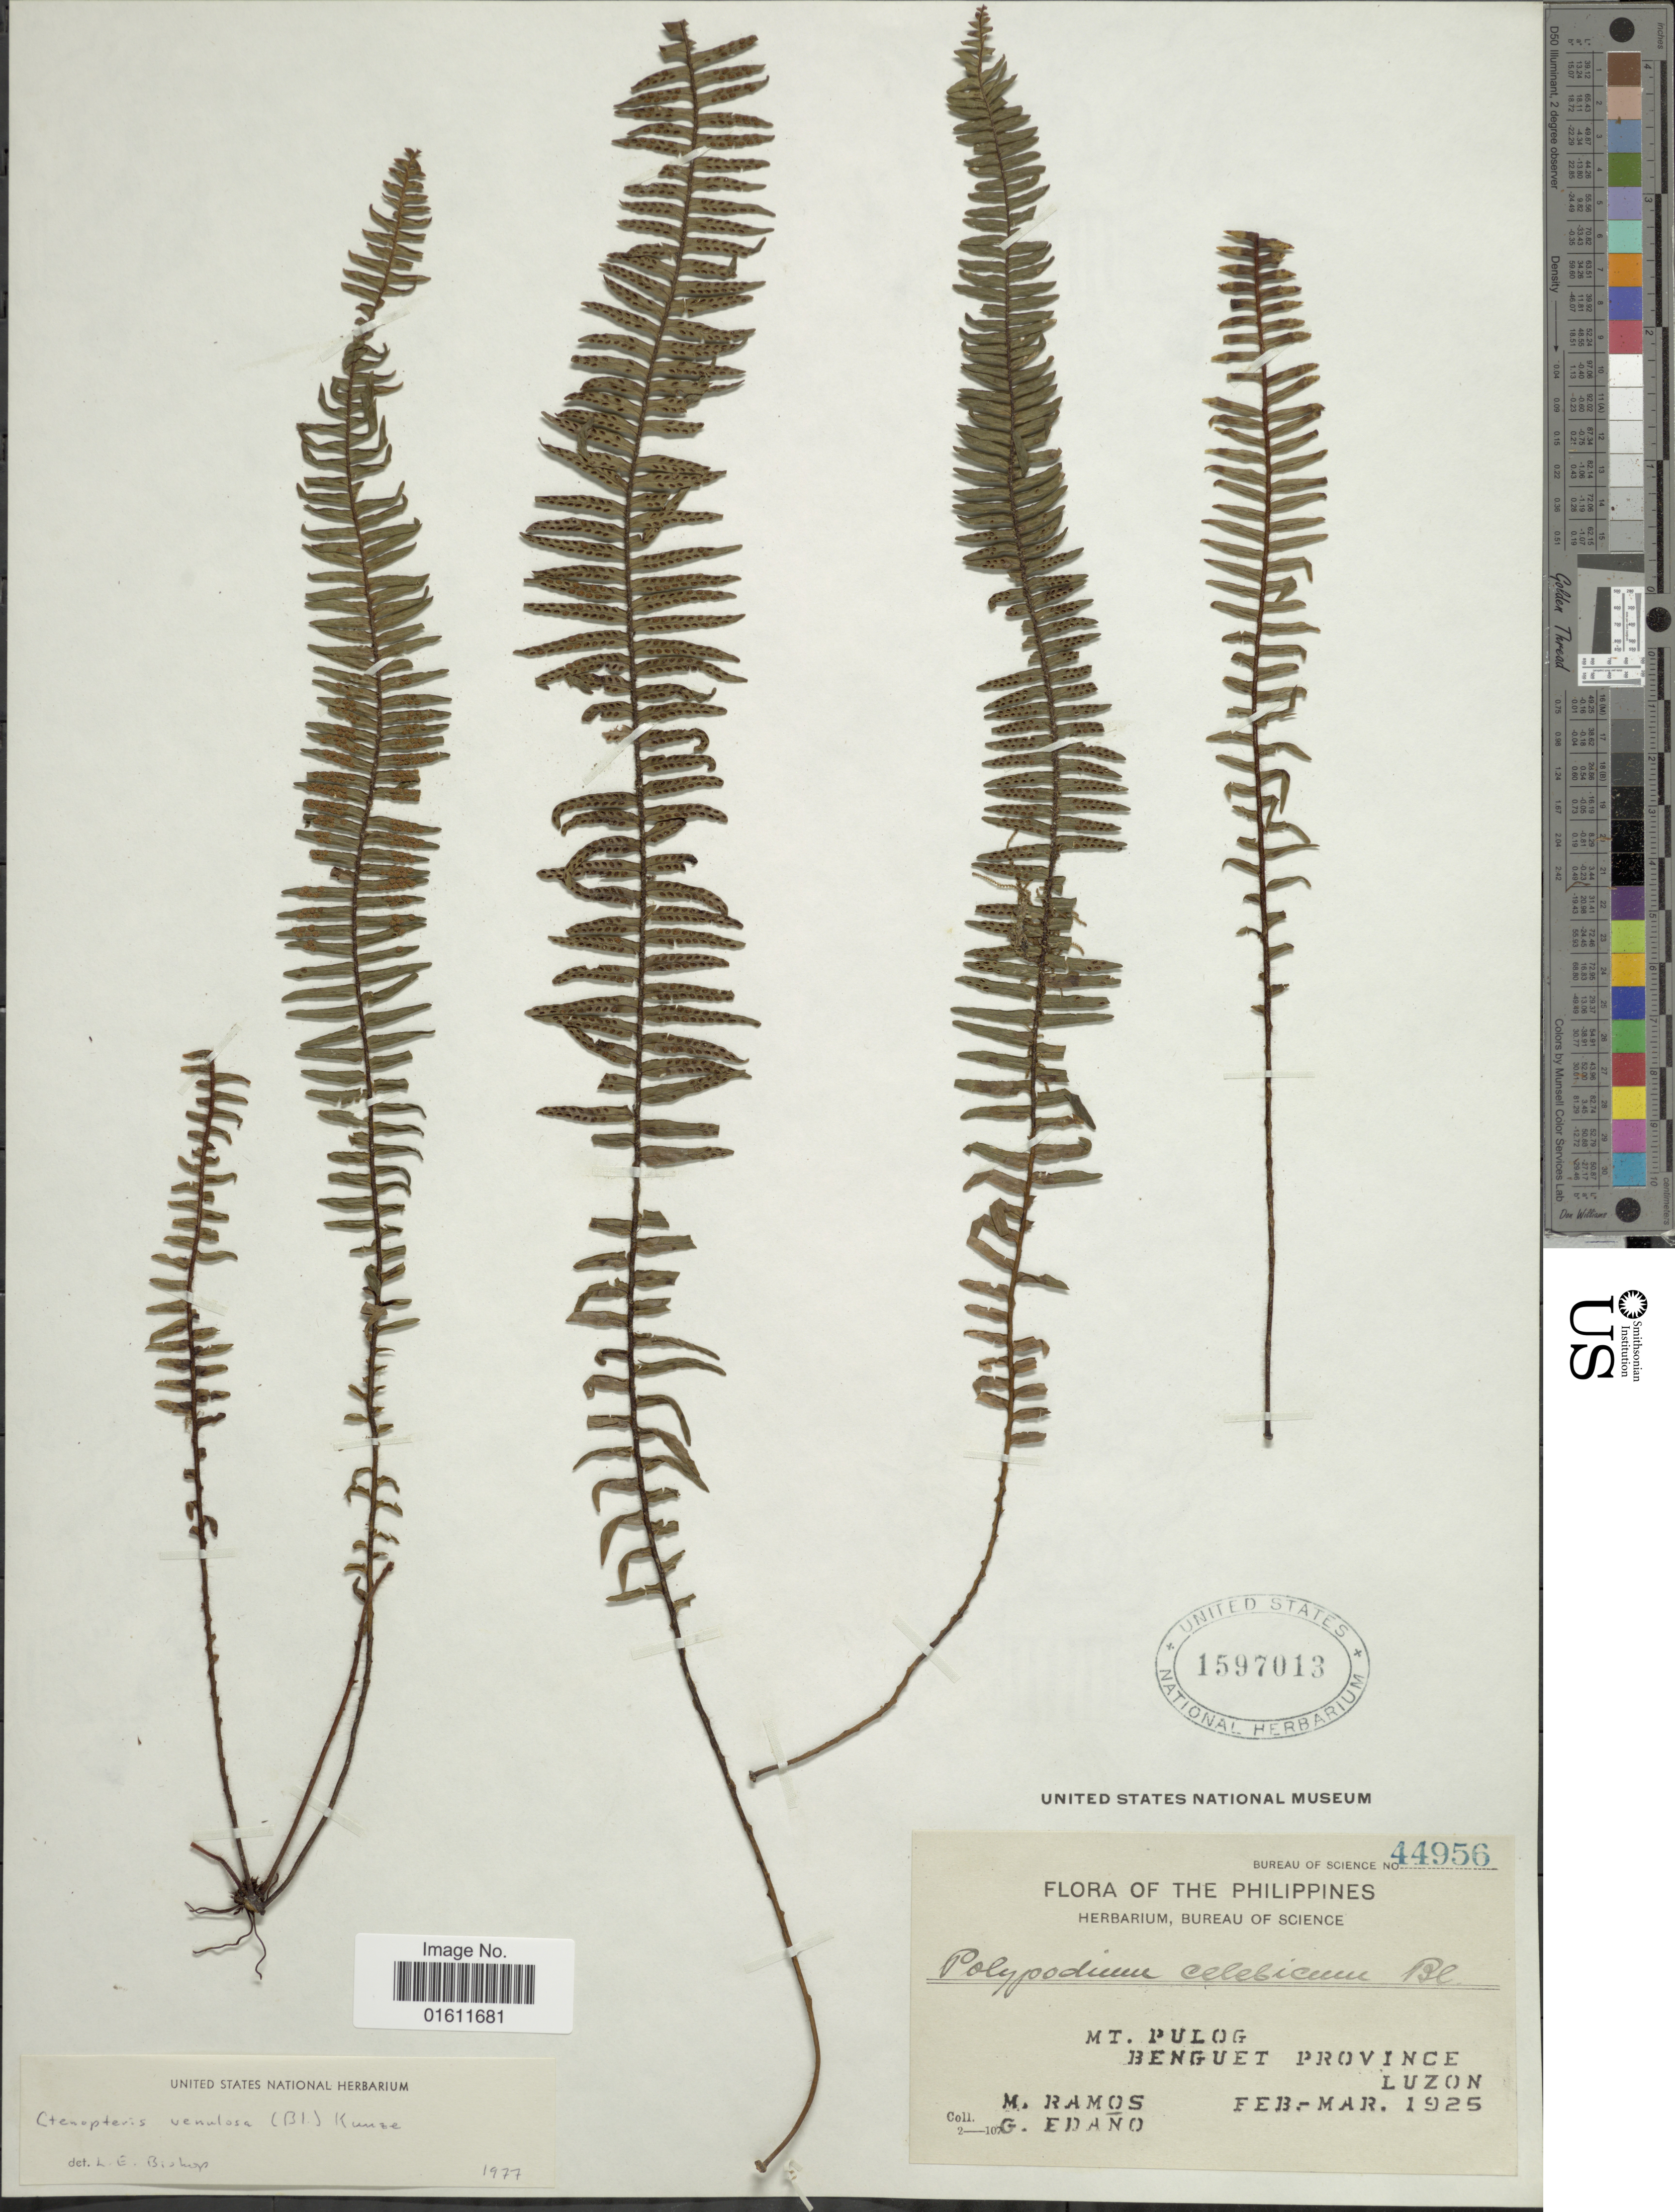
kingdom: Plantae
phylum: Tracheophyta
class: Polypodiopsida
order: Polypodiales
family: Polypodiaceae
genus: Prosaptia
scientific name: Prosaptia venulosa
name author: (Blume) M.G. Price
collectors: M. Ramos & G. Edaño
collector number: Bureau of Science 44956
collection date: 1925-02/1925-03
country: Philippines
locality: Mt. Pulog, Benguet Province, Luzon.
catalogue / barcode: US 1597013